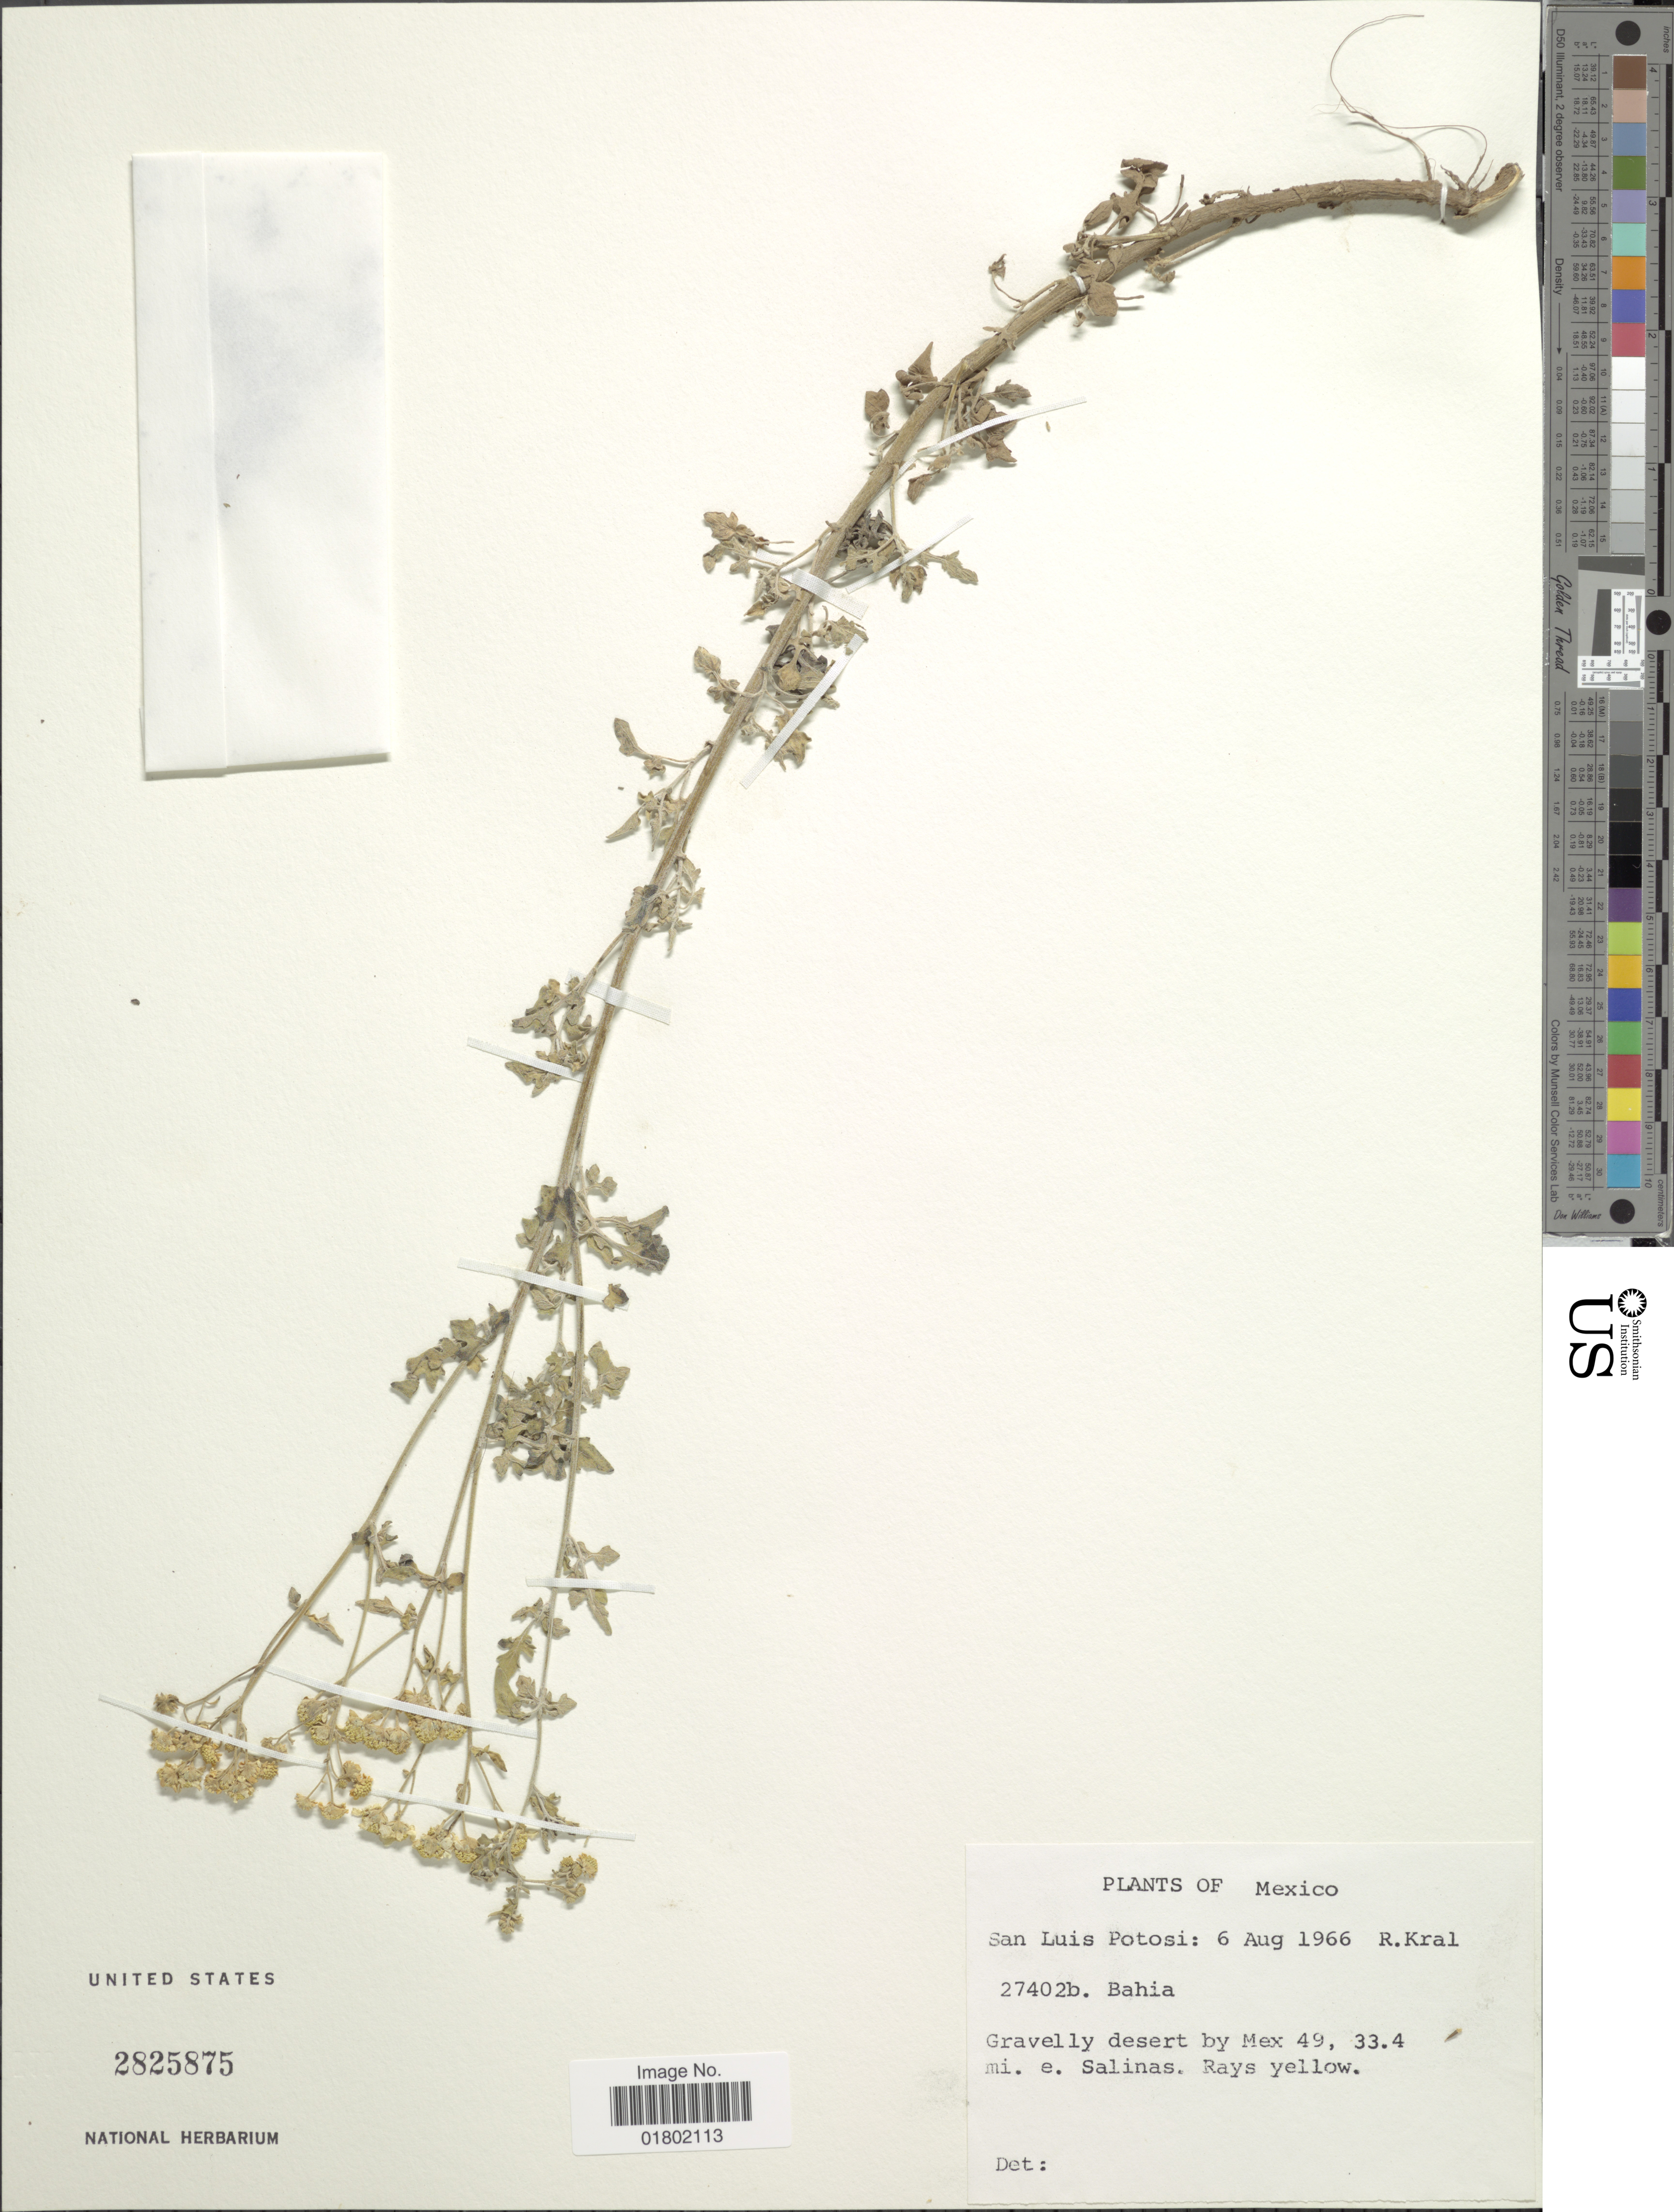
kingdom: Plantae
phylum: Tracheophyta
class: Magnoliopsida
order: Asterales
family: Asteraceae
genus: Bahia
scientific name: Bahia sp.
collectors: R. Kral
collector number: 27402b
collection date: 1966-08-06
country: Mexico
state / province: San Luis Potosí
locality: By Mex 49, 33.4 mi. e. salinas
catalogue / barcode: US 2825875